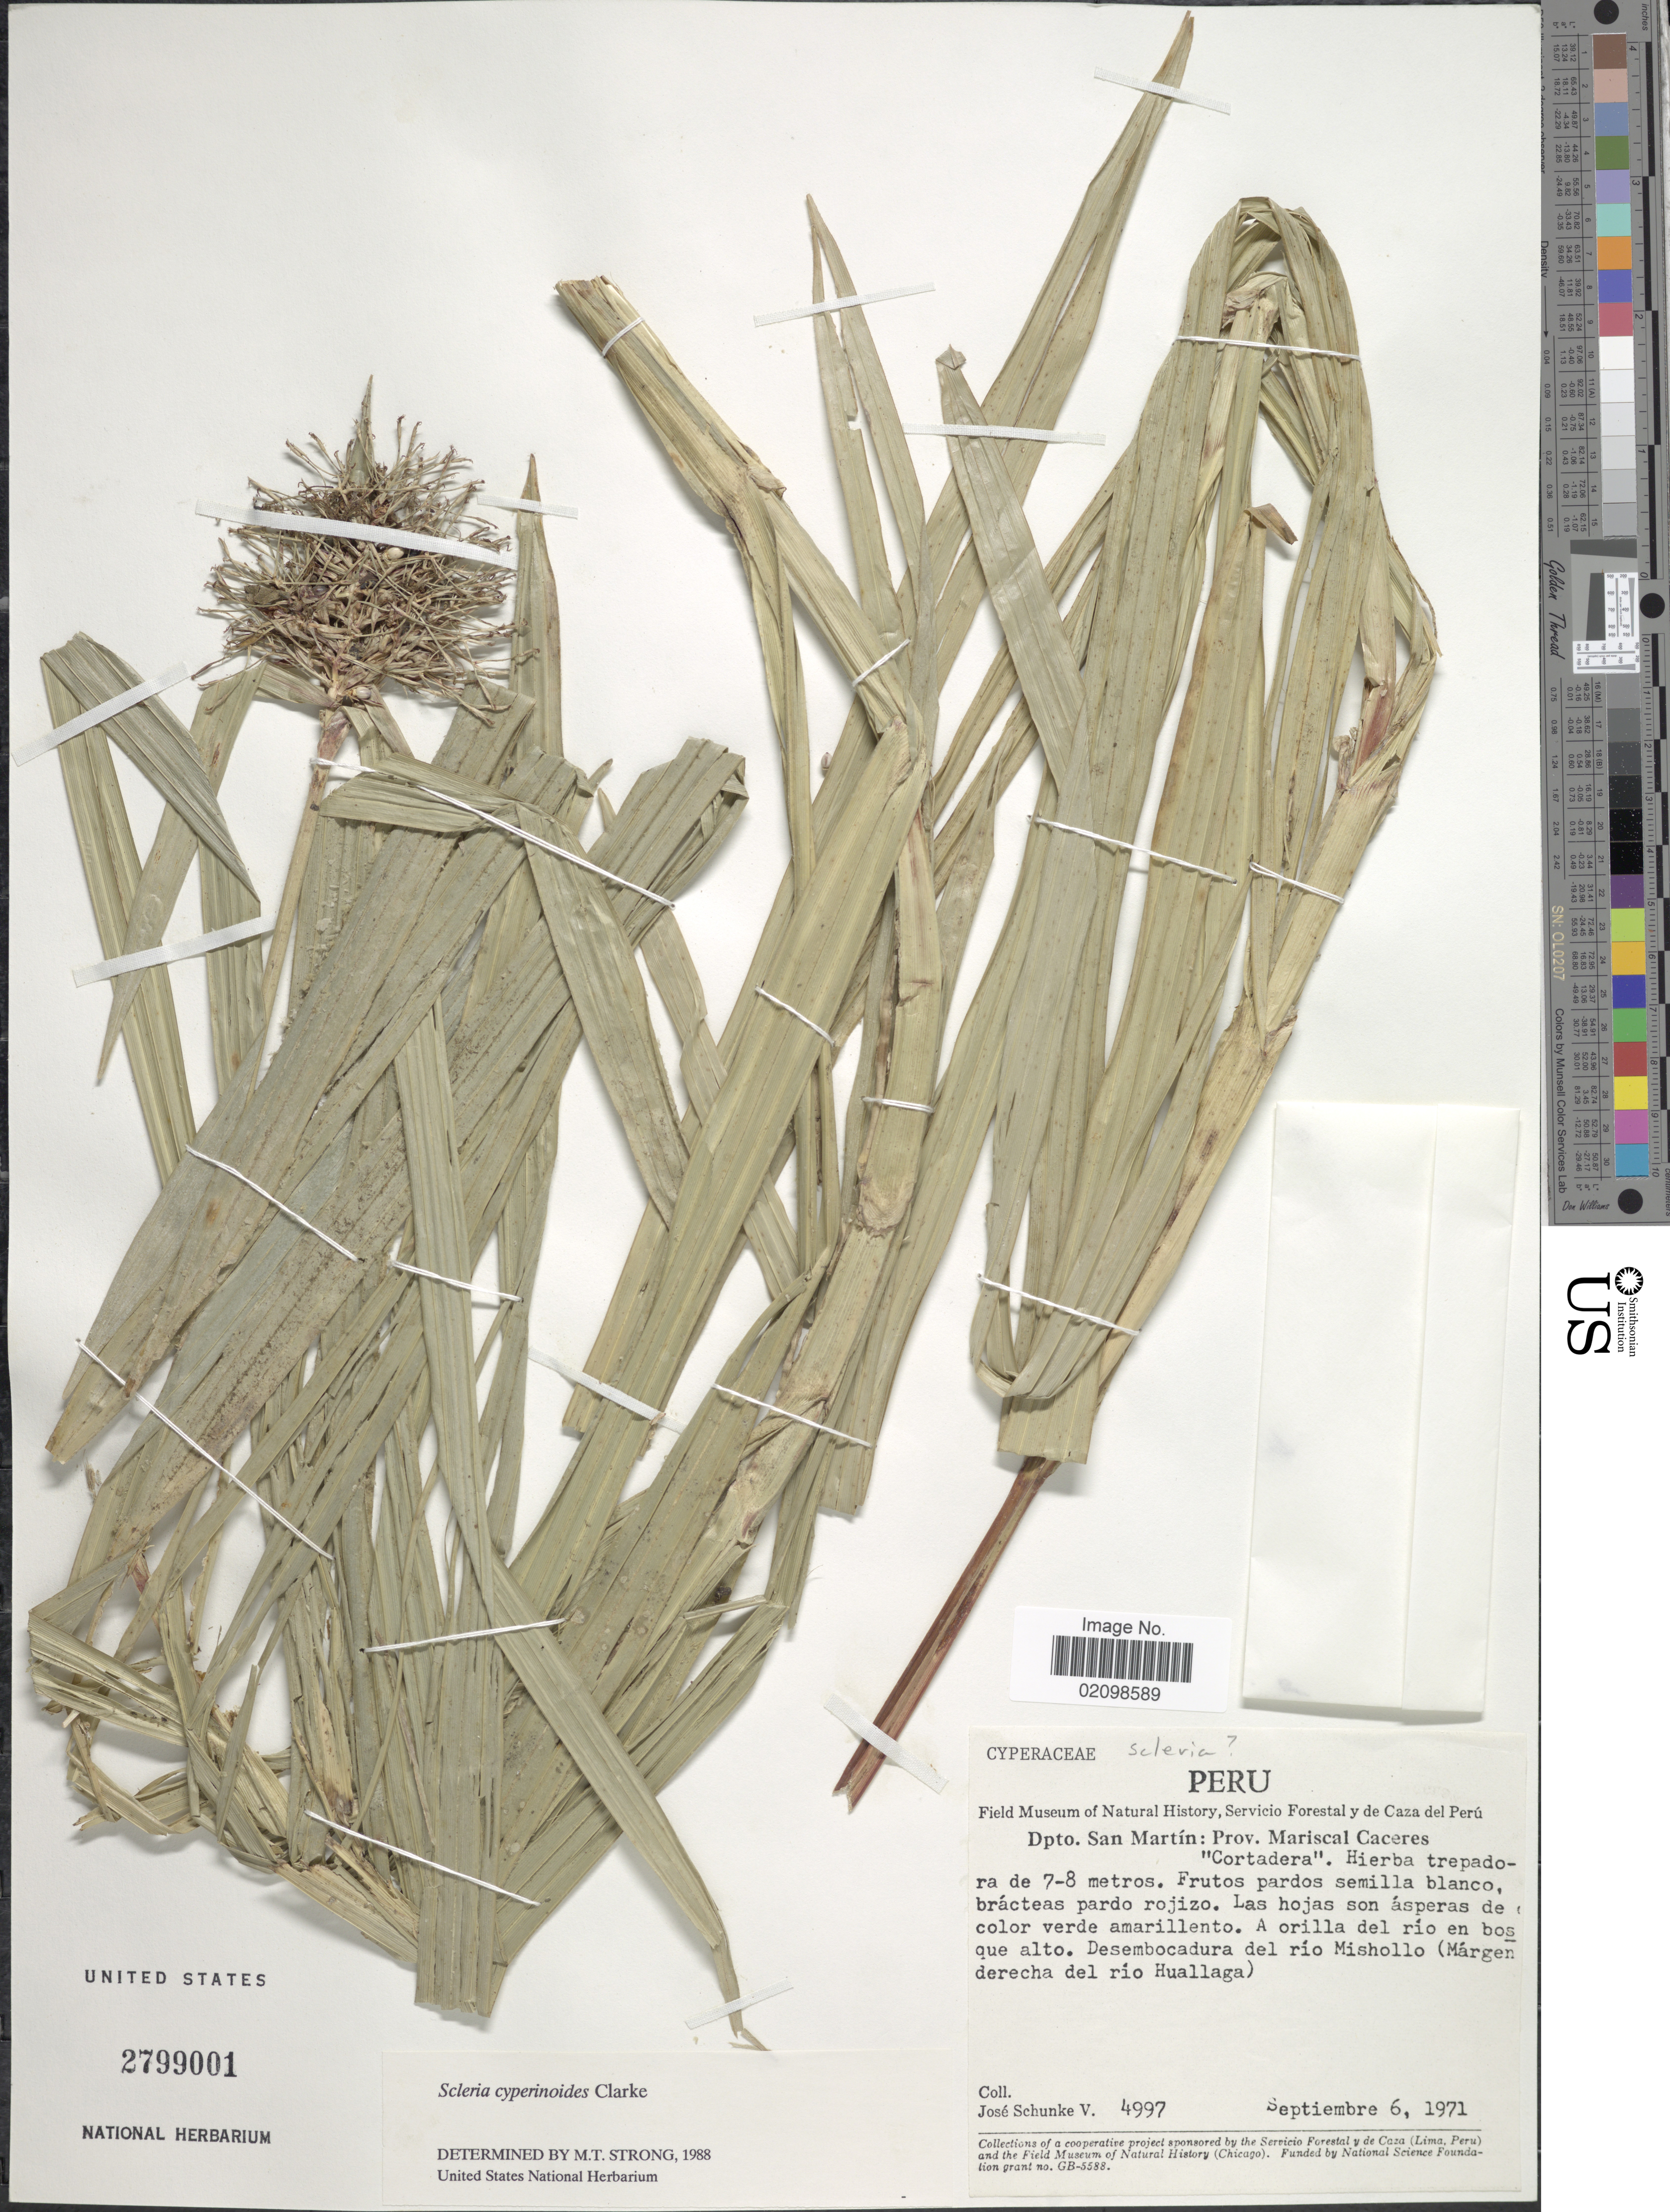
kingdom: Plantae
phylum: Tracheophyta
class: Liliopsida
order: Poales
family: Cyperaceae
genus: Scleria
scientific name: Scleria cyperinoides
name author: C.B. Clarke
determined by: Strong, Mark T., (BOT), Smithsonian Institution - National Museum of Natural History (UNITED STATES)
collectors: J. Schunke Vigo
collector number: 4997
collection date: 1971-09-06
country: Peru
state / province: San Martín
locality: Dpto. San Martin: Prov.Mariscal Caceres "Cortadera". A orilla del rio en bosque alto. Desembocadura del rio Mishollo (Margen derecha del rio Huallaga).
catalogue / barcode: US 2799001